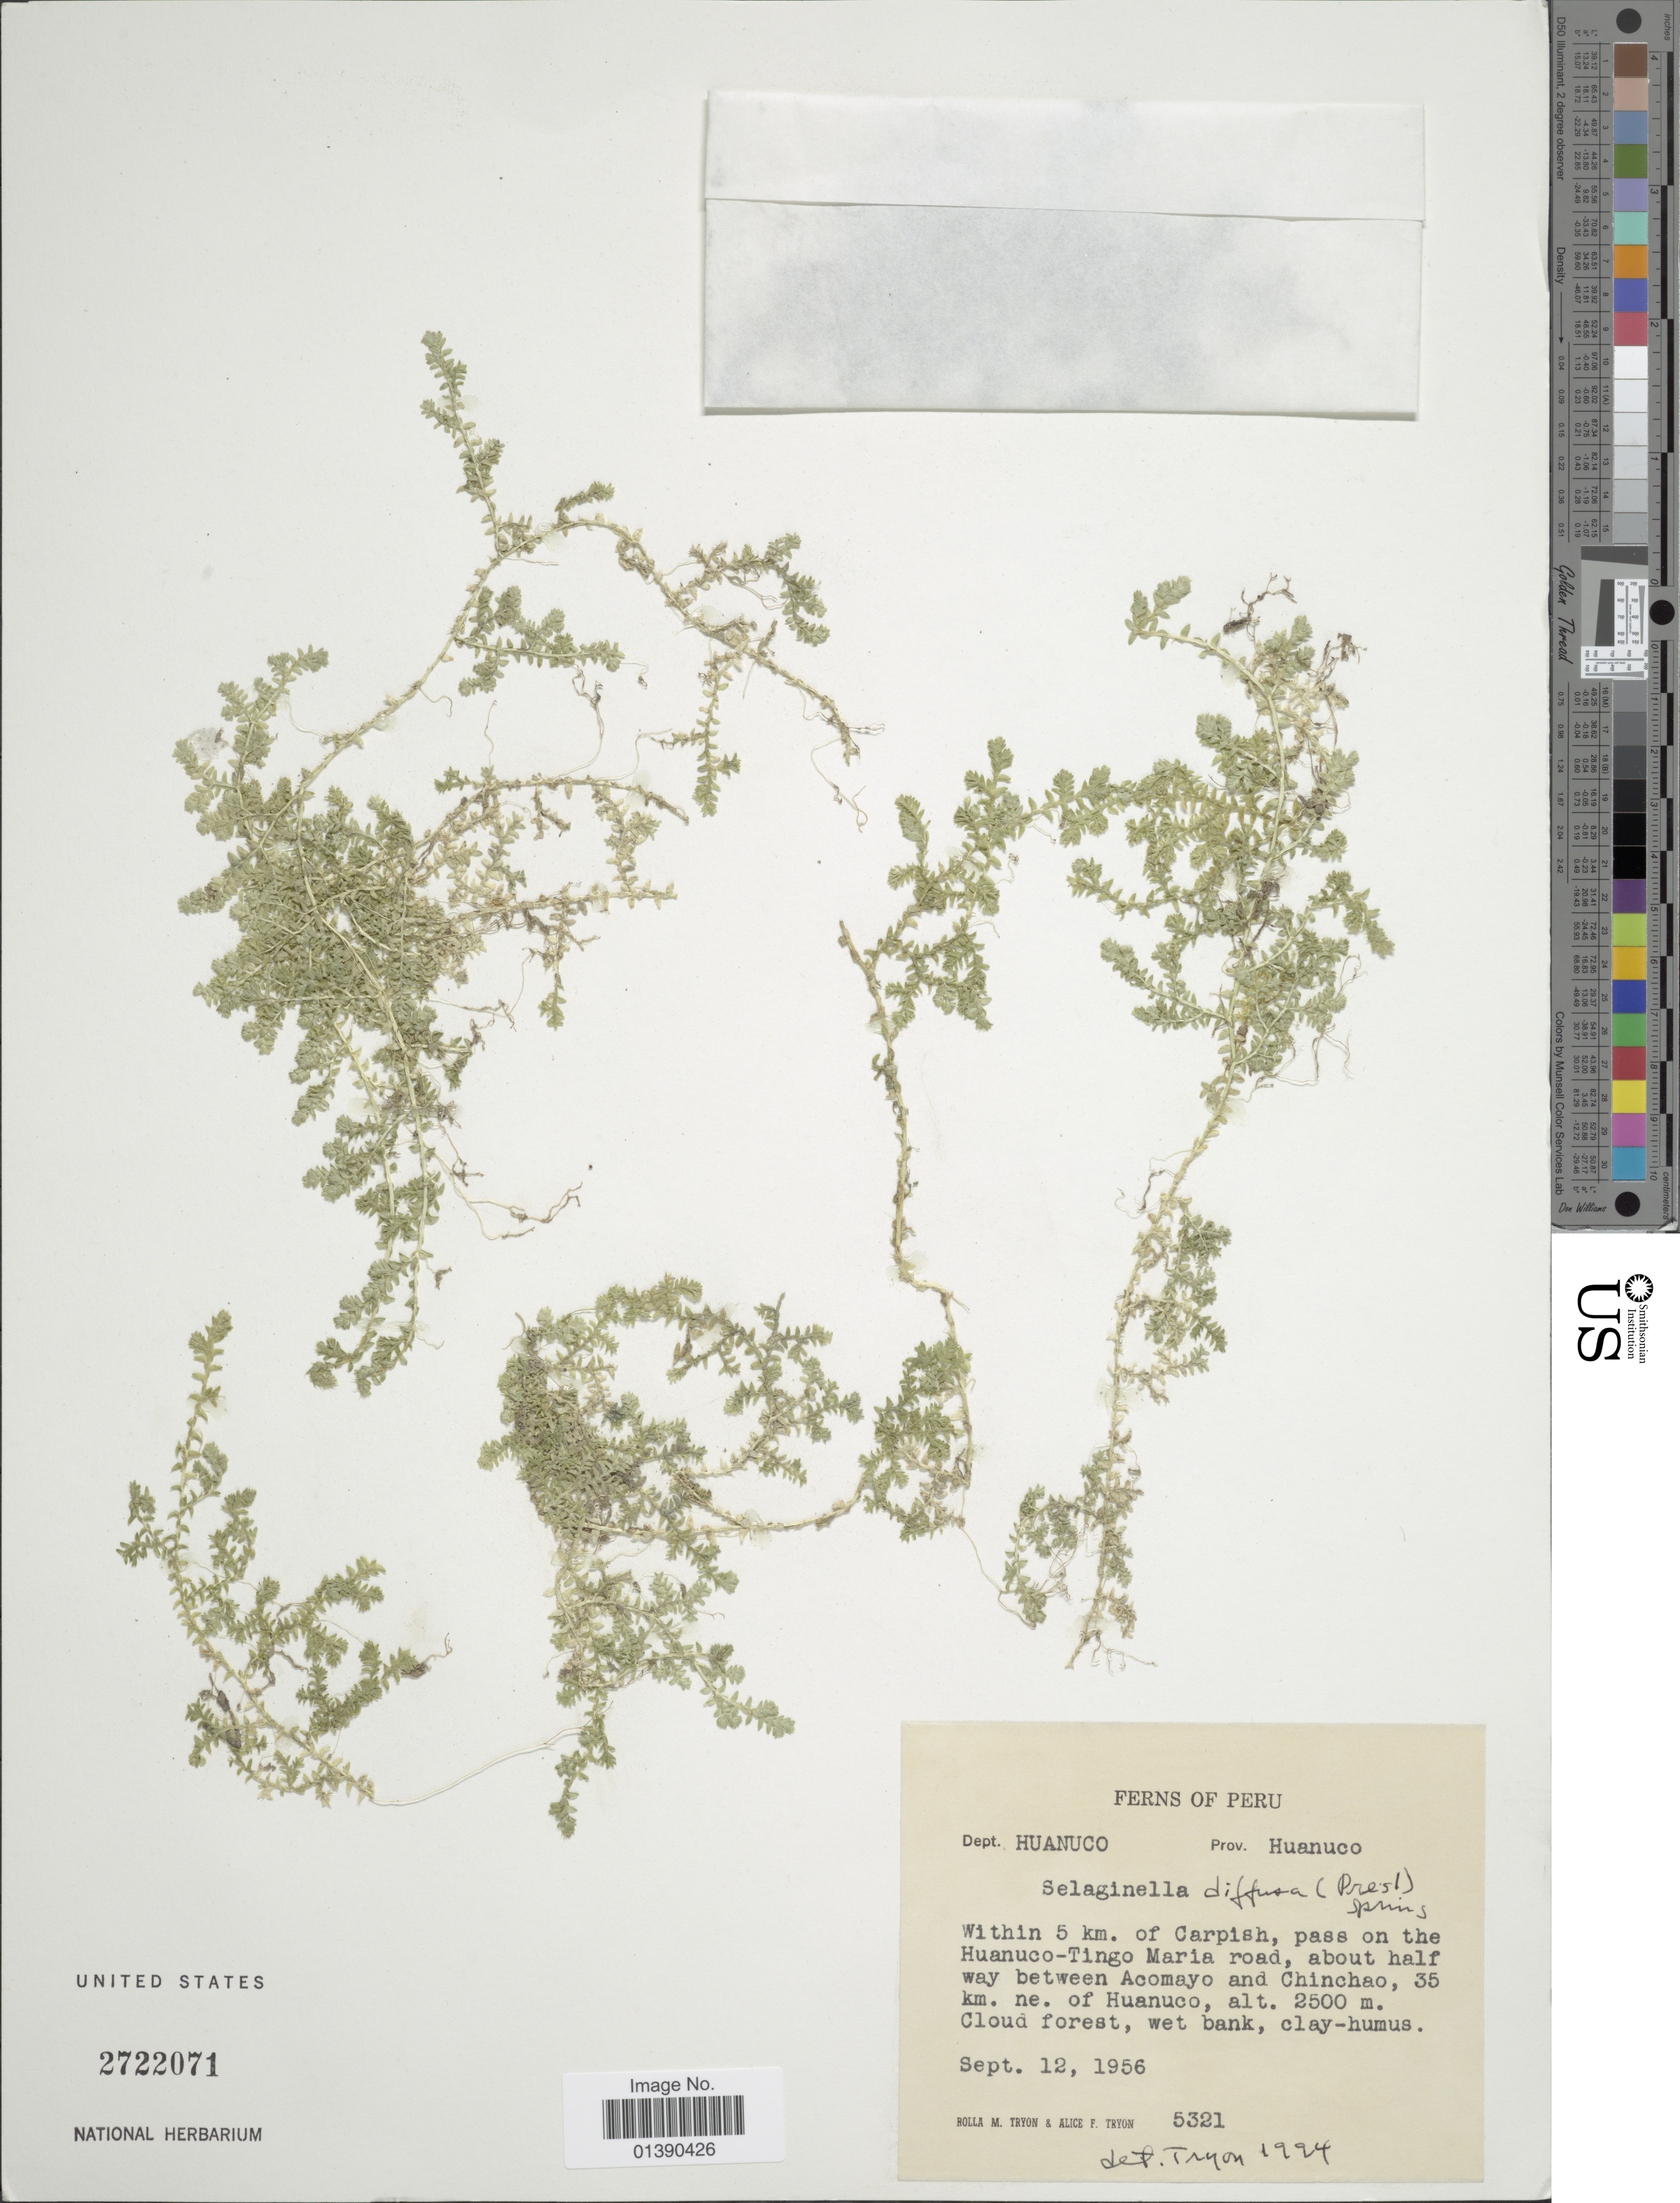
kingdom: Plantae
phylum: Tracheophyta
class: Lycopodiopsida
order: Selaginellales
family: Selaginellaceae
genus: Selaginella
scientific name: Selaginella diffusa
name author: (C. Presl) Spring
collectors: R. M. Tryon & A. F. Tryon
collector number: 5321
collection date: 1956-09-12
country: Peru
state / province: Huánuco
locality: Within 5 km. of carpish, pass on the Huanuco-Tingo Maria road, about half way between Acomayo and Chinchao, 35 km ne, of Huanuco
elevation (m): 2500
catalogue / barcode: US 2722071